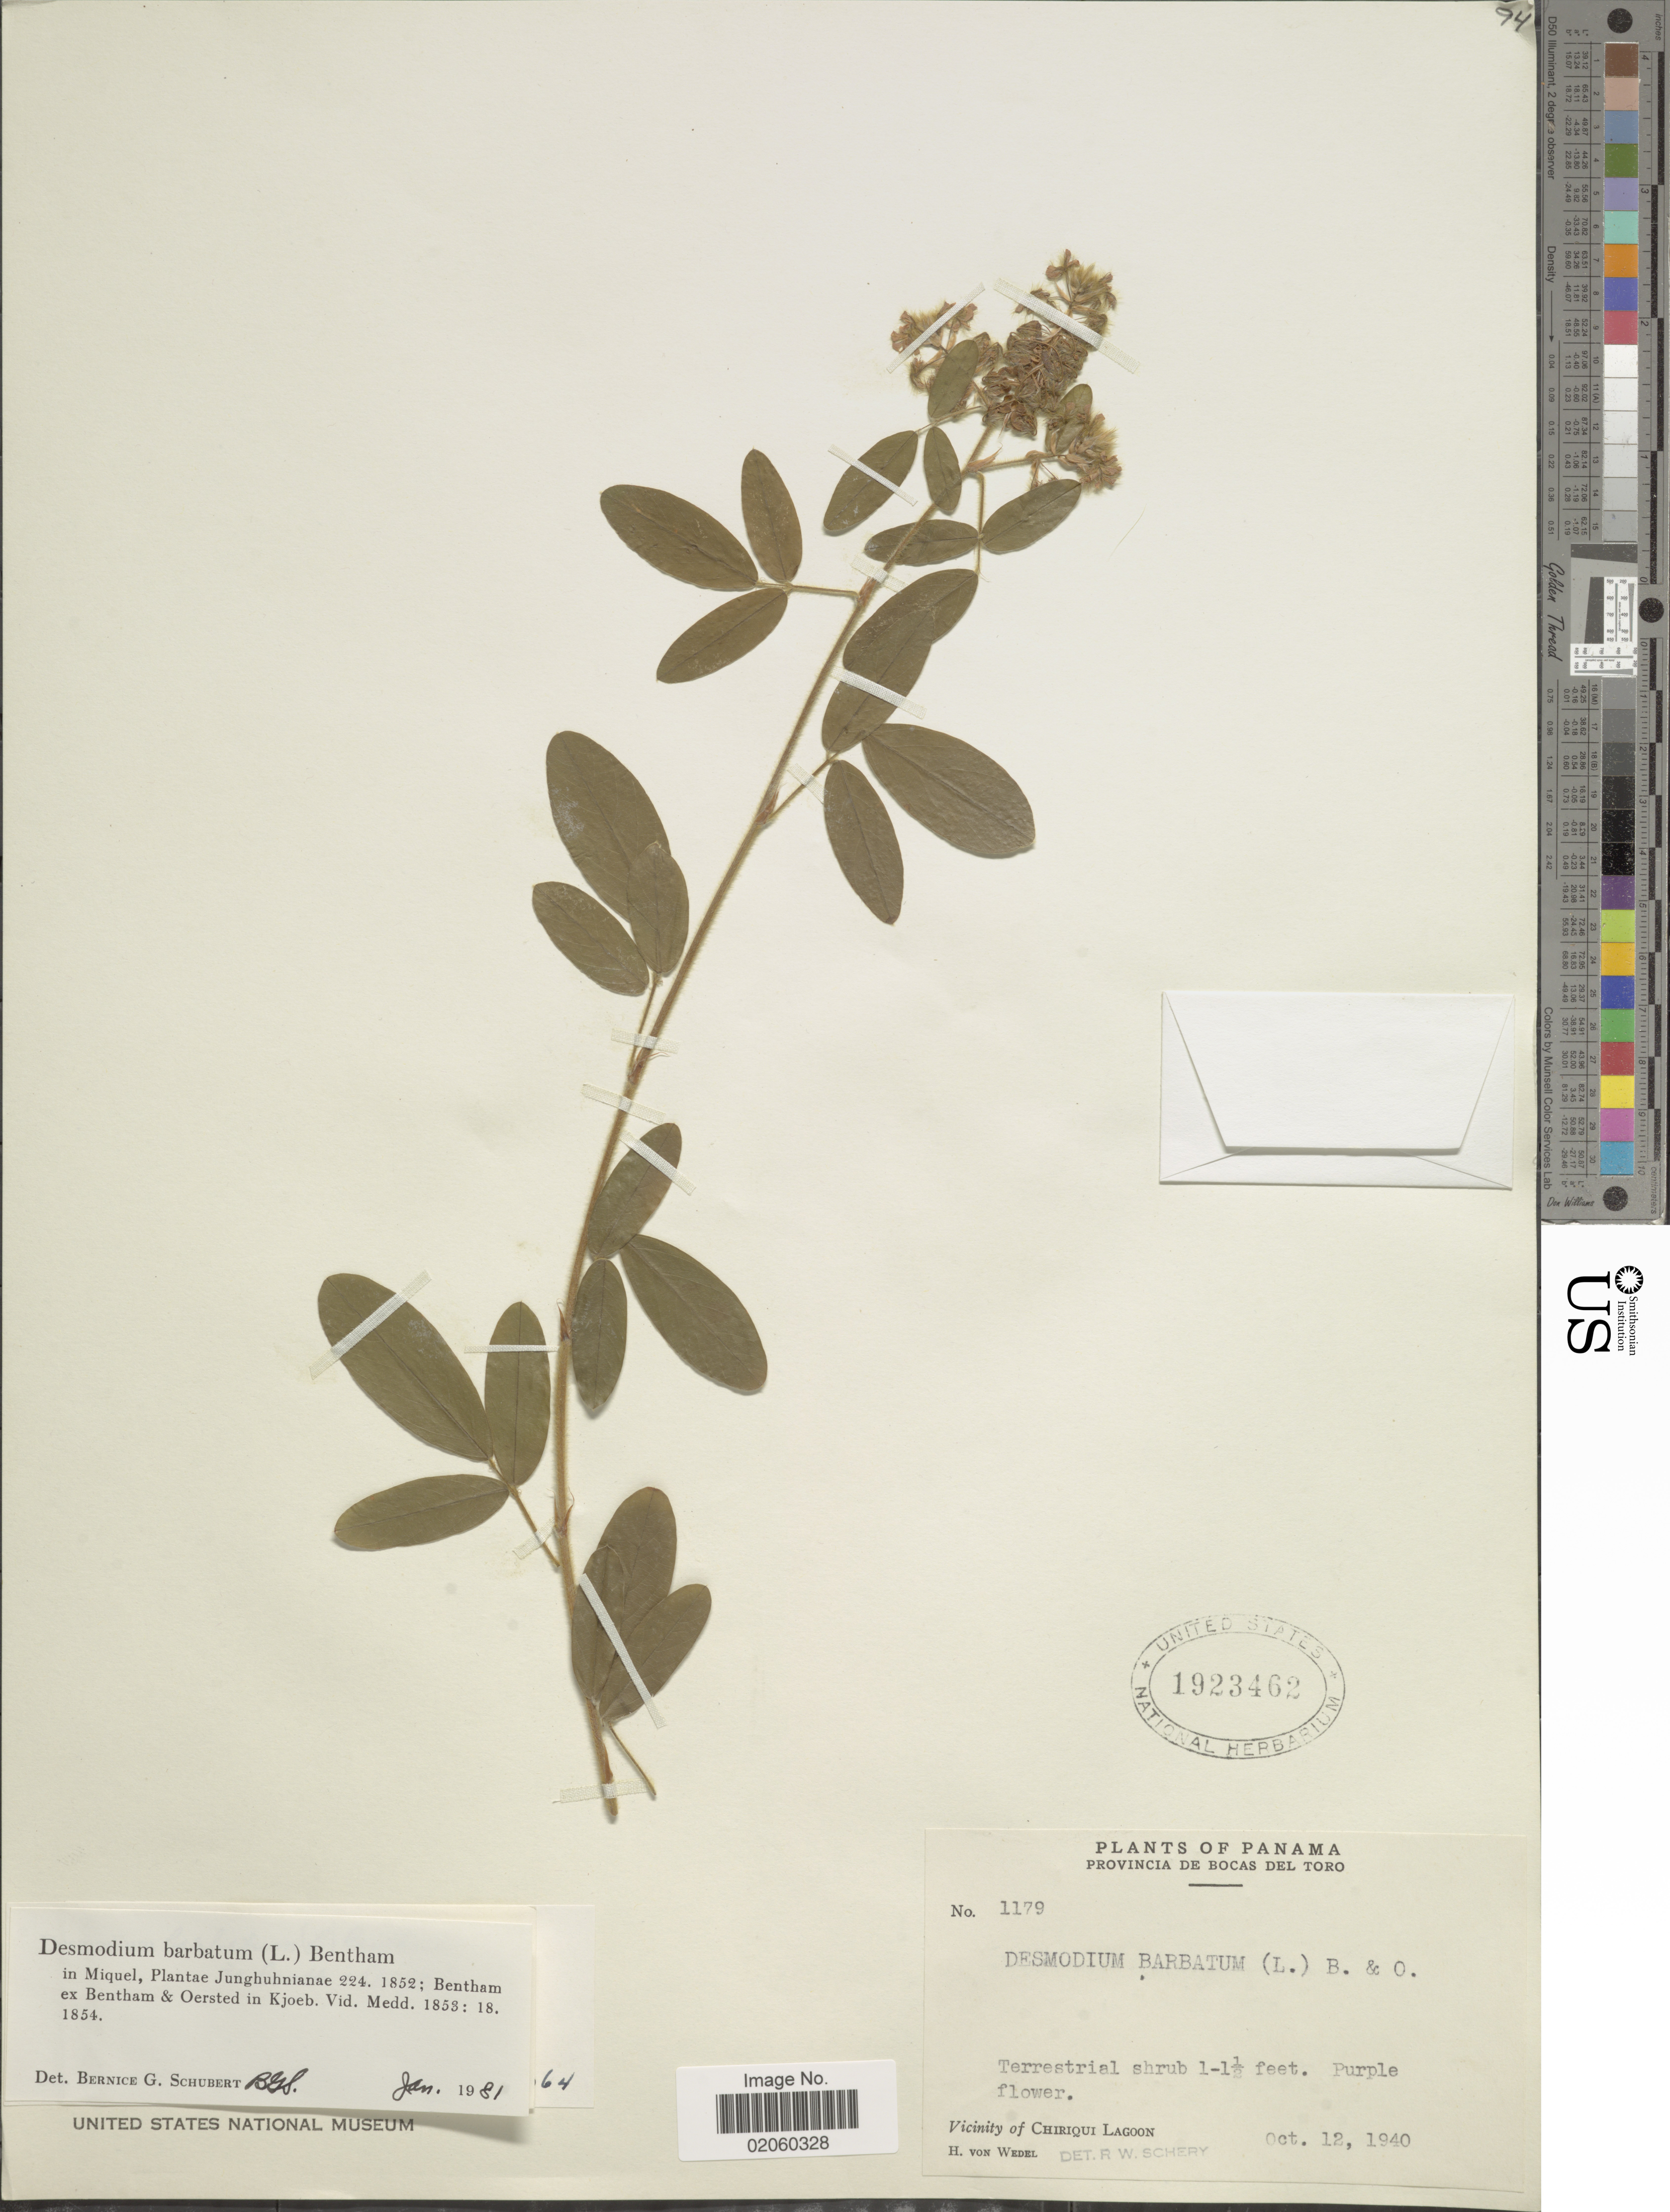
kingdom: Plantae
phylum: Tracheophyta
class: Magnoliopsida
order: Fabales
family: Fabaceae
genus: Grona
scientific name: Grona barbata var. barbata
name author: (L.) H. Ohashi & K. Ohashi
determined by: Strong, Mark T., (BOT), Smithsonian Institution - National Museum of Natural History (UNITED STATES)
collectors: H. von Wedel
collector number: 1179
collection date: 1940-10-12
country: Panama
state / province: Bocas del Toro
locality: Vicinity of Chiriqui Lagoon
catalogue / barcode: US 1923462